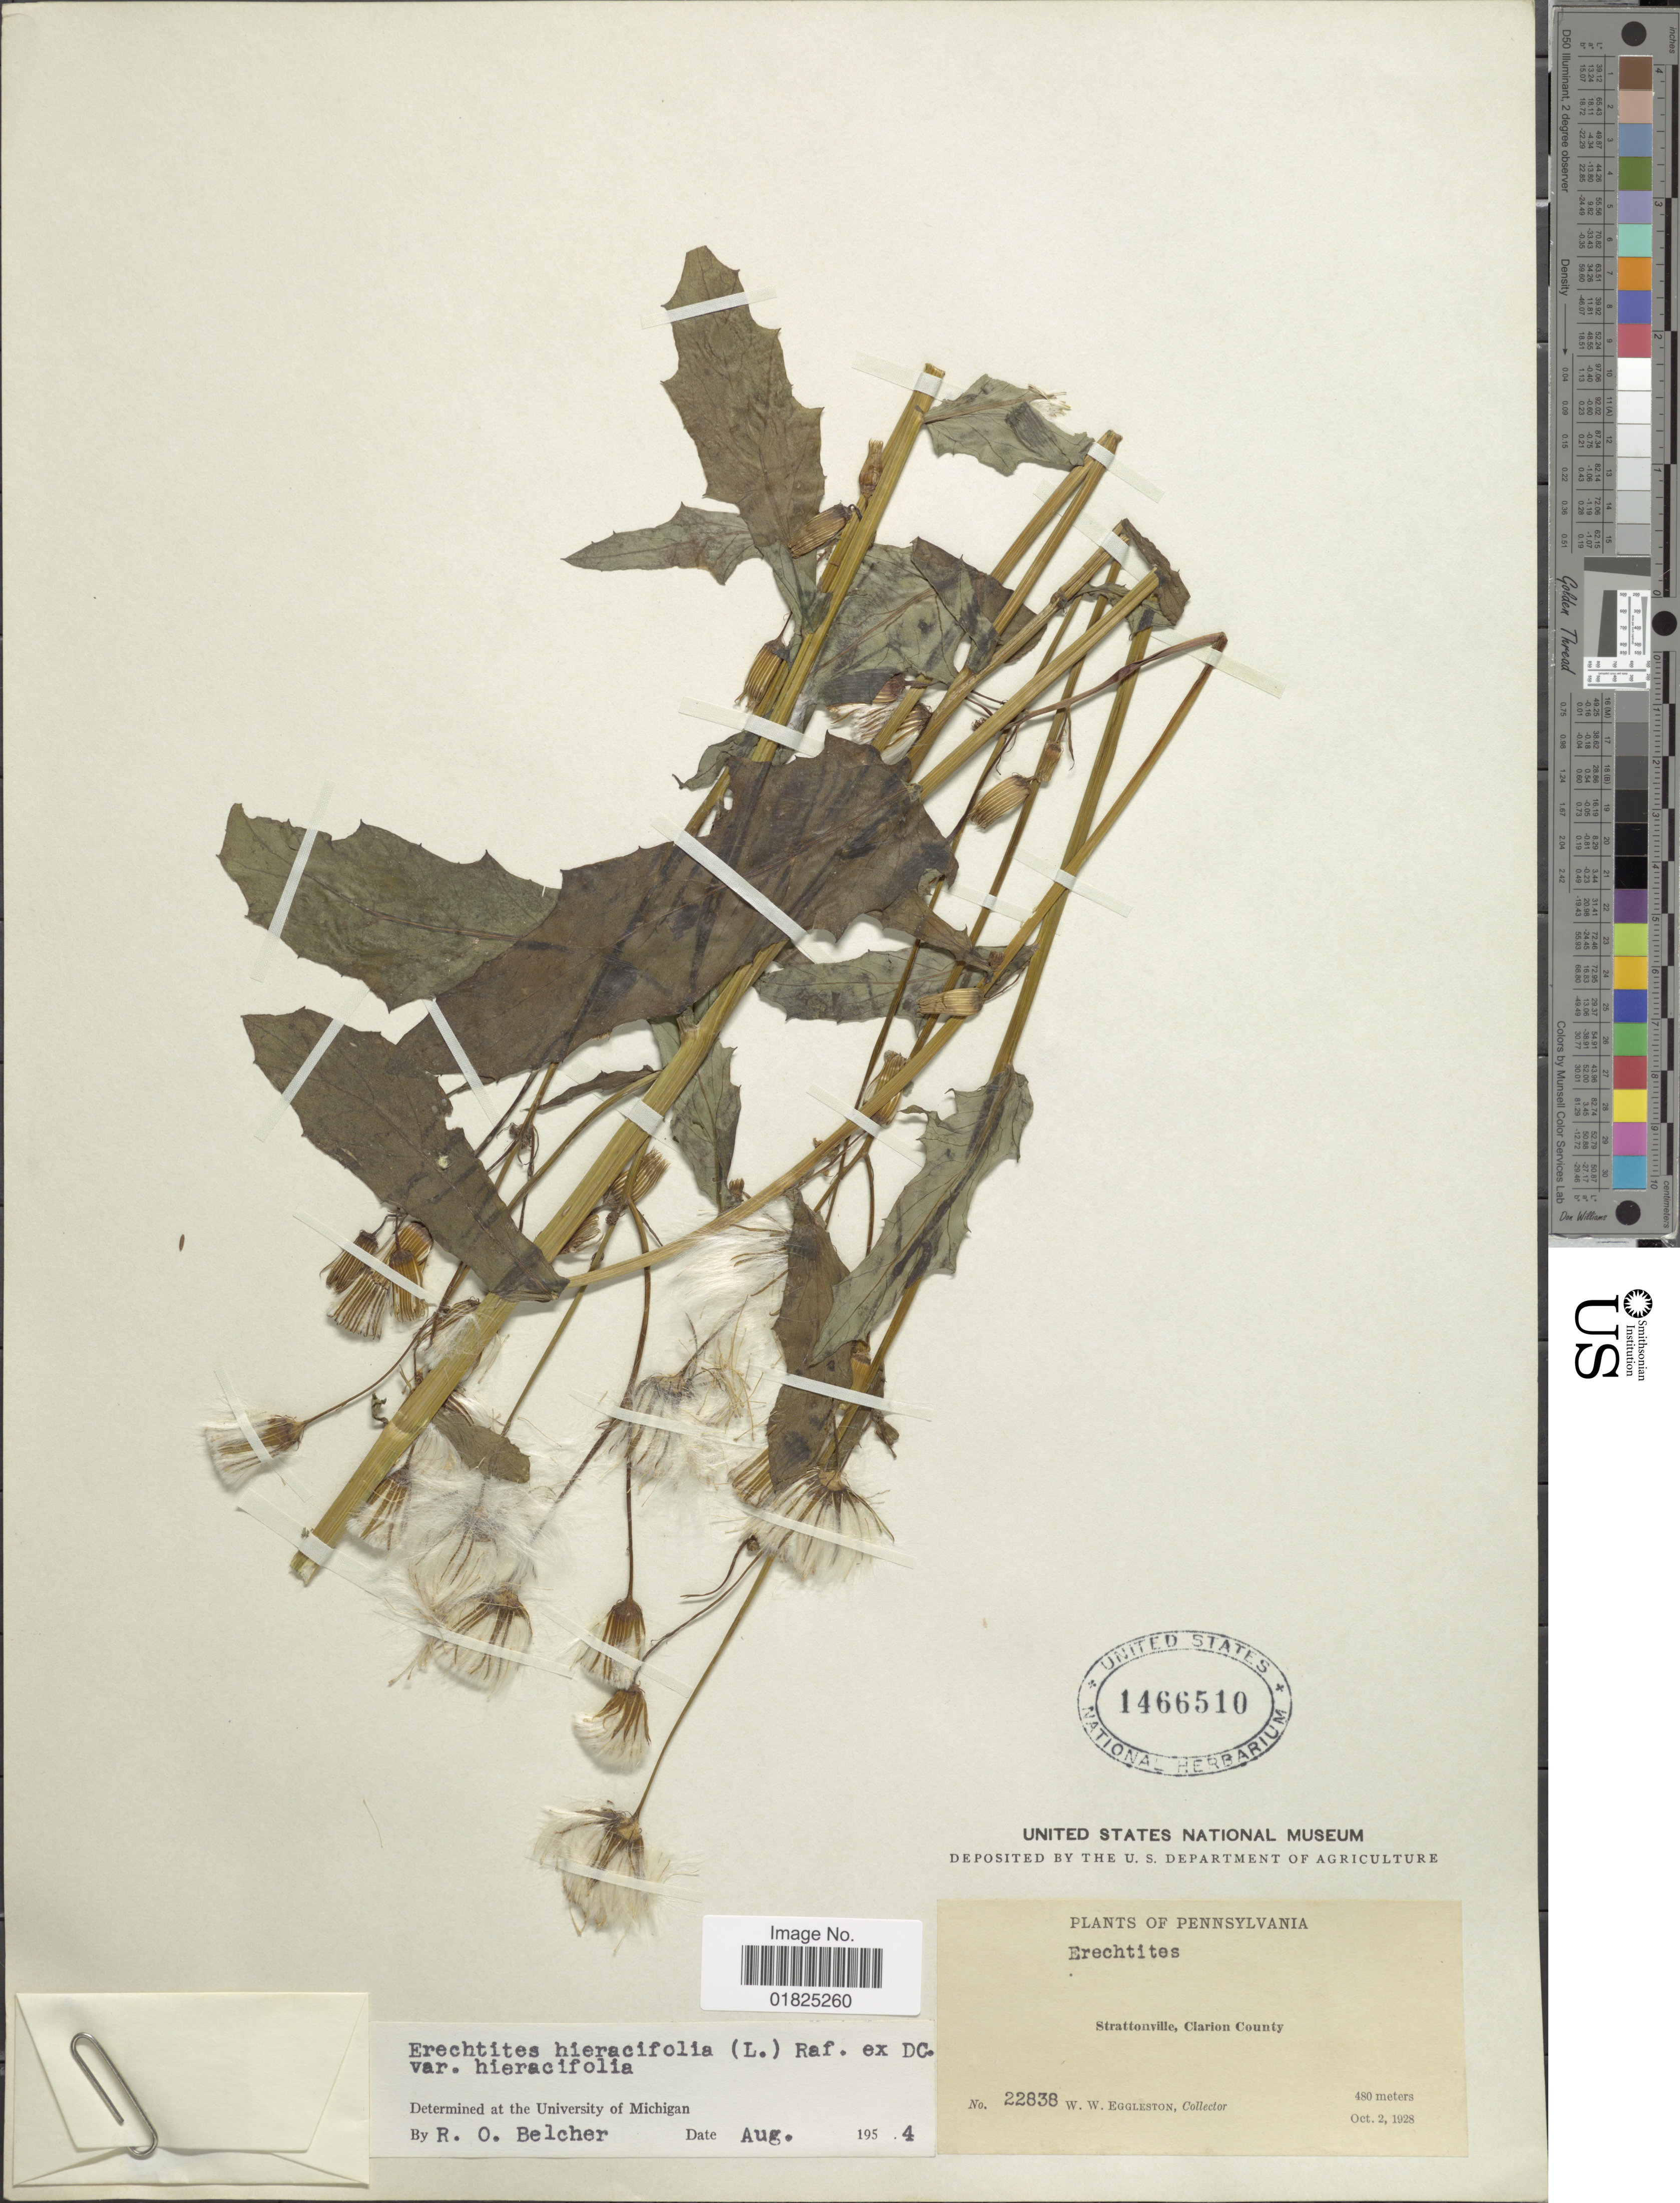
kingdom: Plantae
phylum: Tracheophyta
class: Magnoliopsida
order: Asterales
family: Asteraceae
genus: Erechtites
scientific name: Erechtites hieraciifolius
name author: (L.) Raf. ex DC.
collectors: W. W. Eggleston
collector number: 22838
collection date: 1928-10-02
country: United States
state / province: Pennsylvania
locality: Strattonville, Clarion County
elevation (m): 480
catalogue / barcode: US 1466510